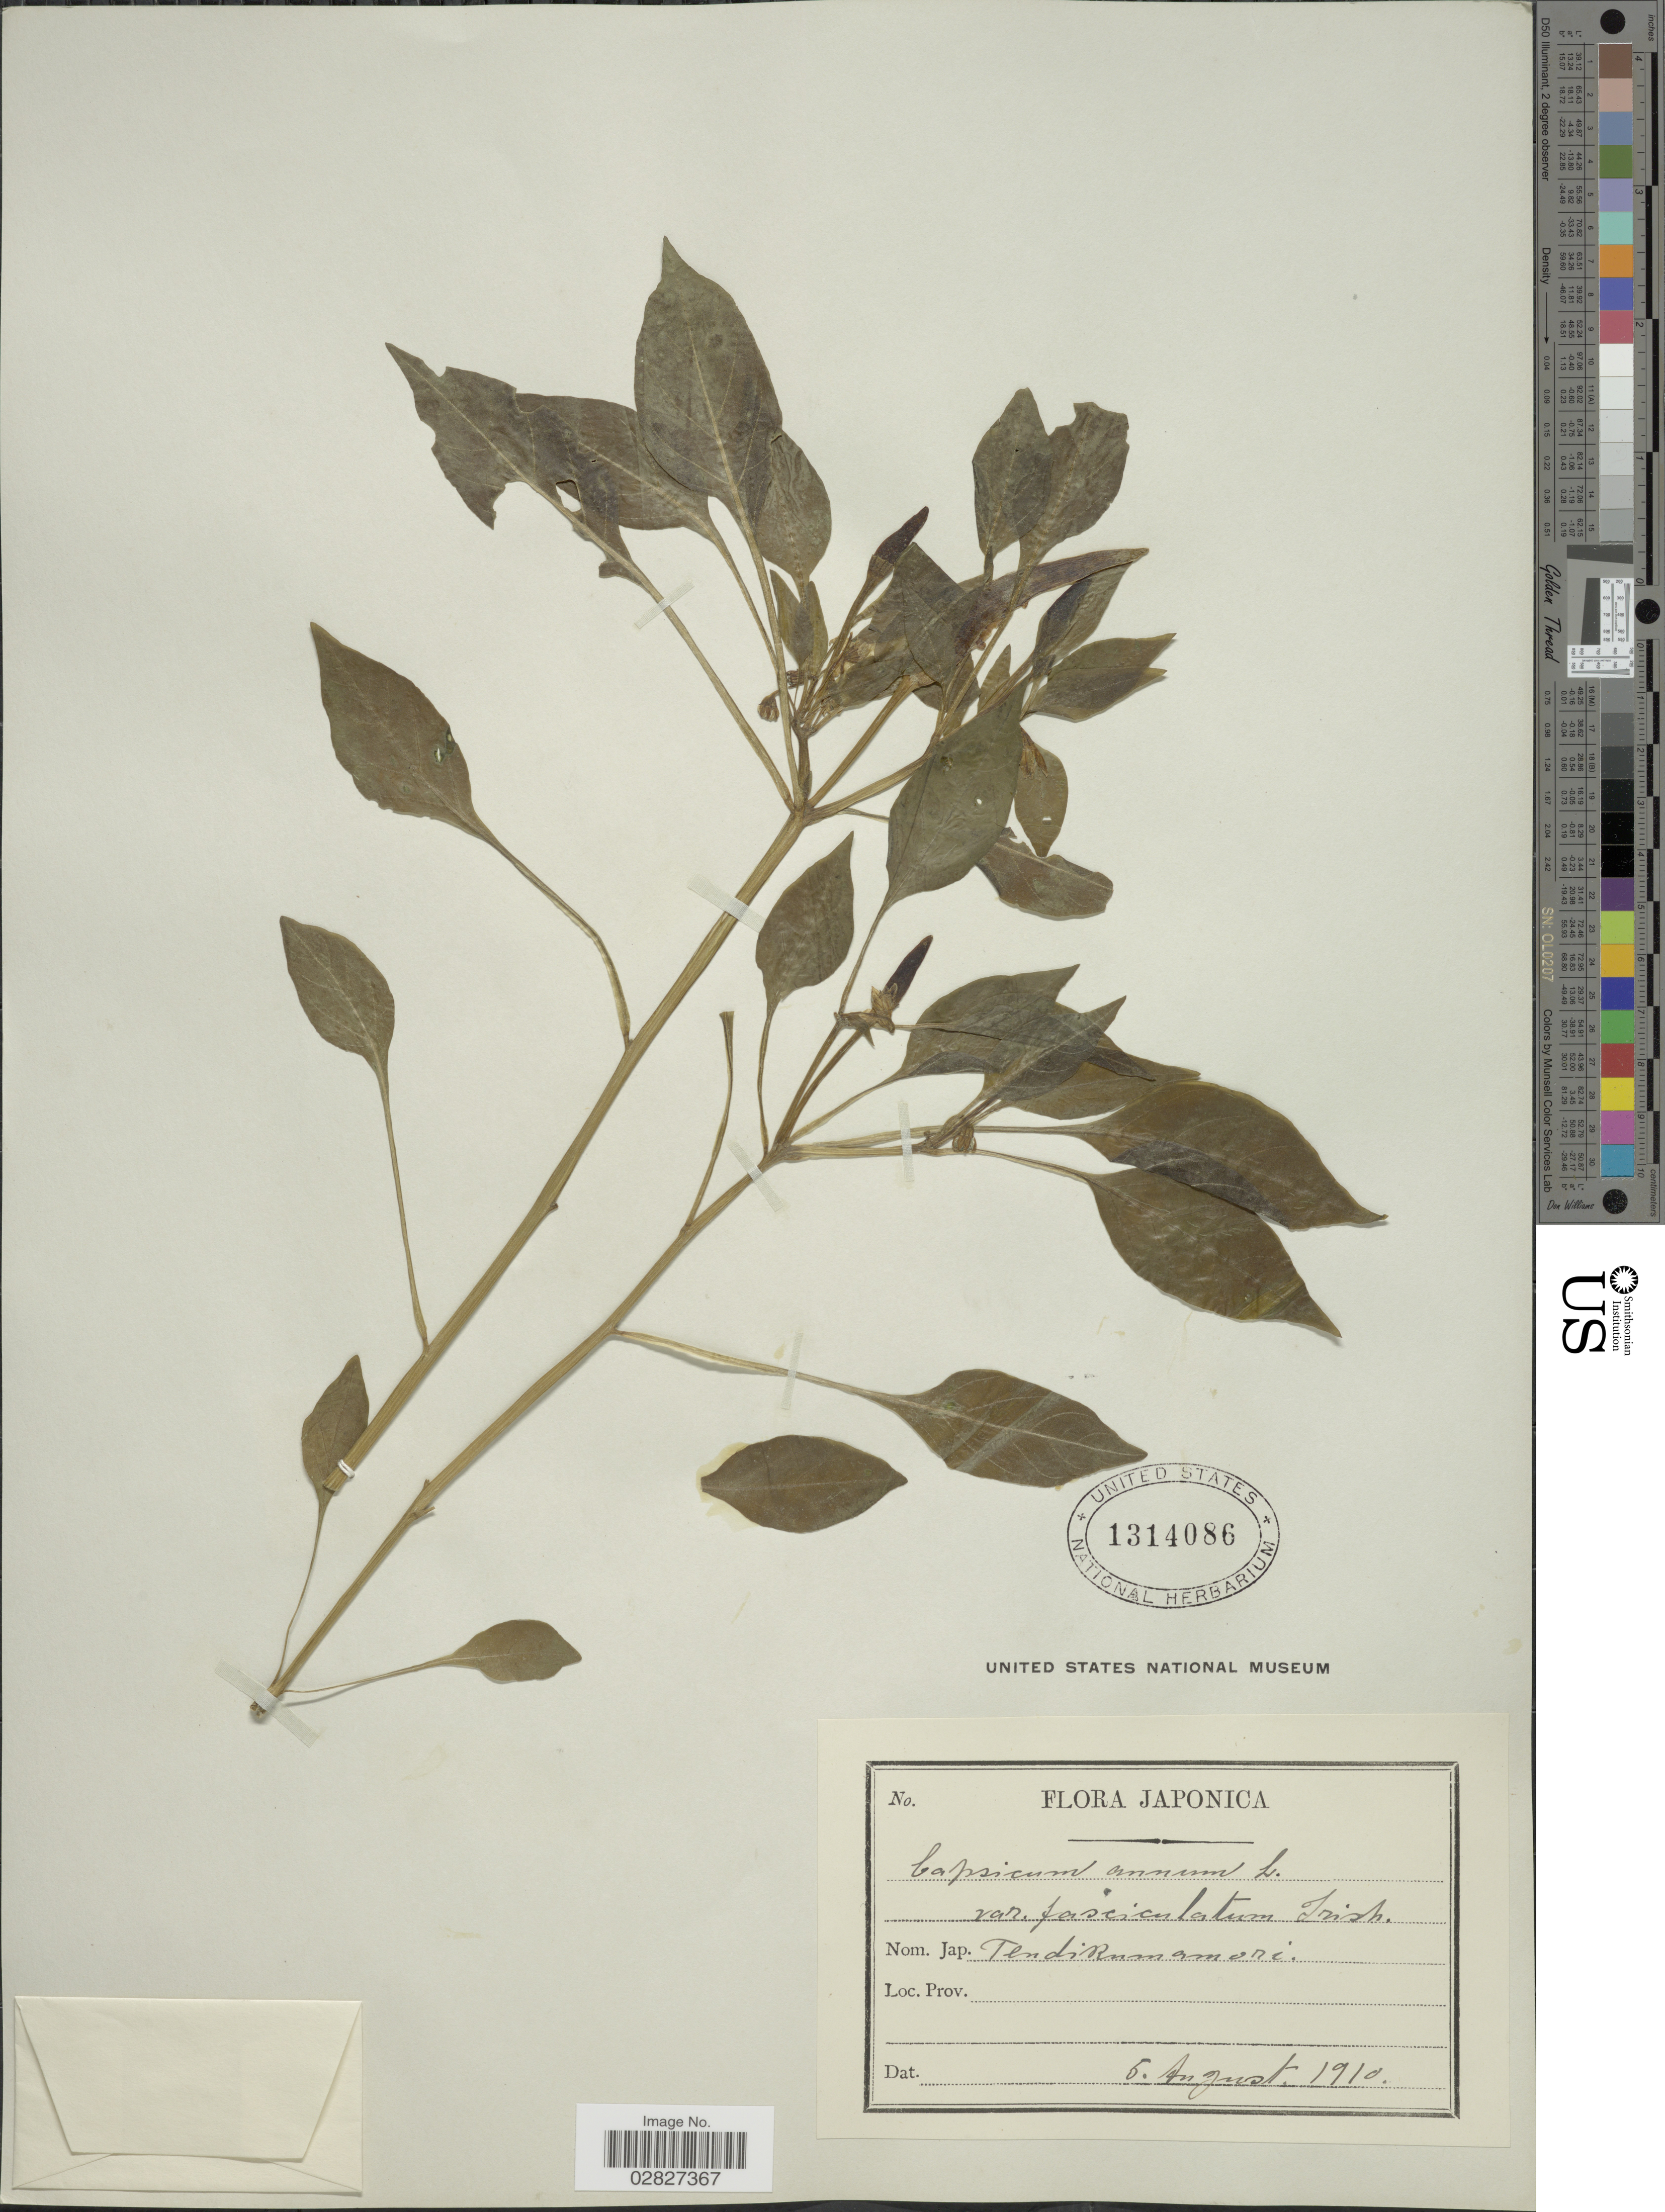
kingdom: Plantae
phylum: Tracheophyta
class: Magnoliopsida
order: Solanales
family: Solanaceae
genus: Capsicum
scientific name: Capsicum annuum 'Habanero'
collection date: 1910-08-05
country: Japan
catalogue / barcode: US 1314086